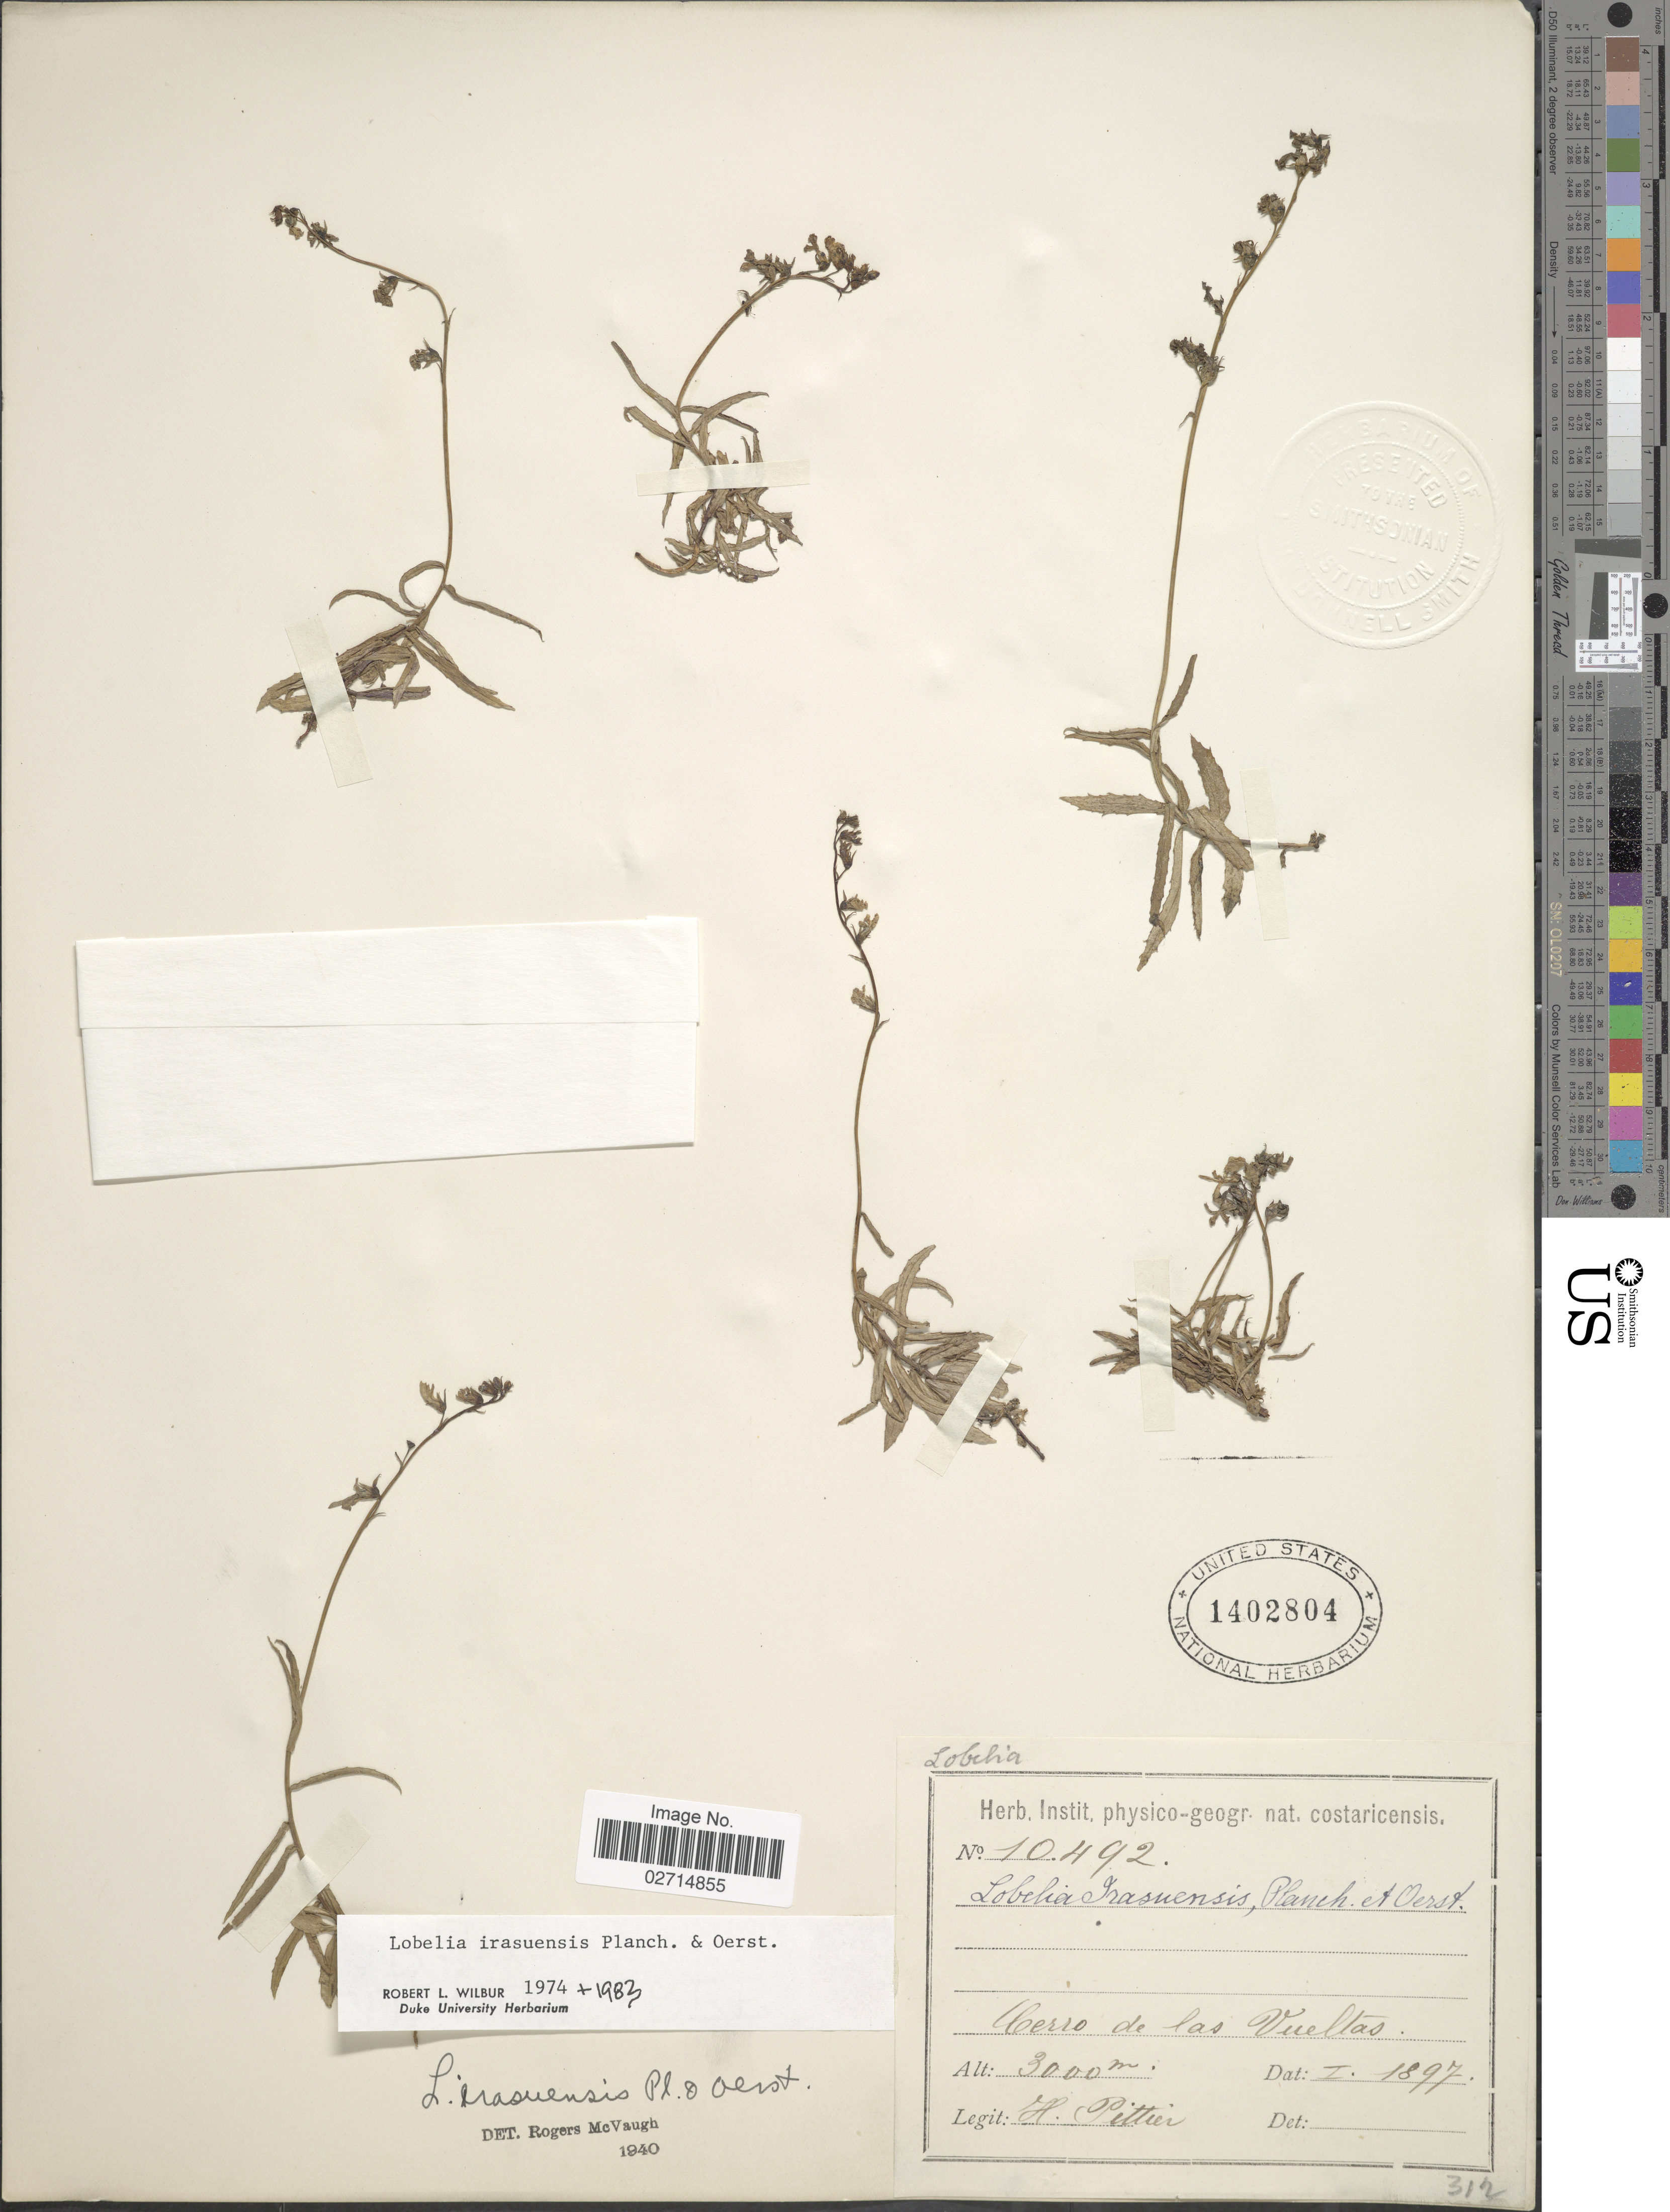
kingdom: Plantae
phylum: Tracheophyta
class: Magnoliopsida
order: Asterales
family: Campanulaceae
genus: Lobelia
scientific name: Lobelia irasuensis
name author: Planch. & Oerst.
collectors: H. F. Pittier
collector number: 10492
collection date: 1897-01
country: Costa Rica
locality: Cerro de las Vueltas.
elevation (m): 3000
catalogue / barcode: US 1402804